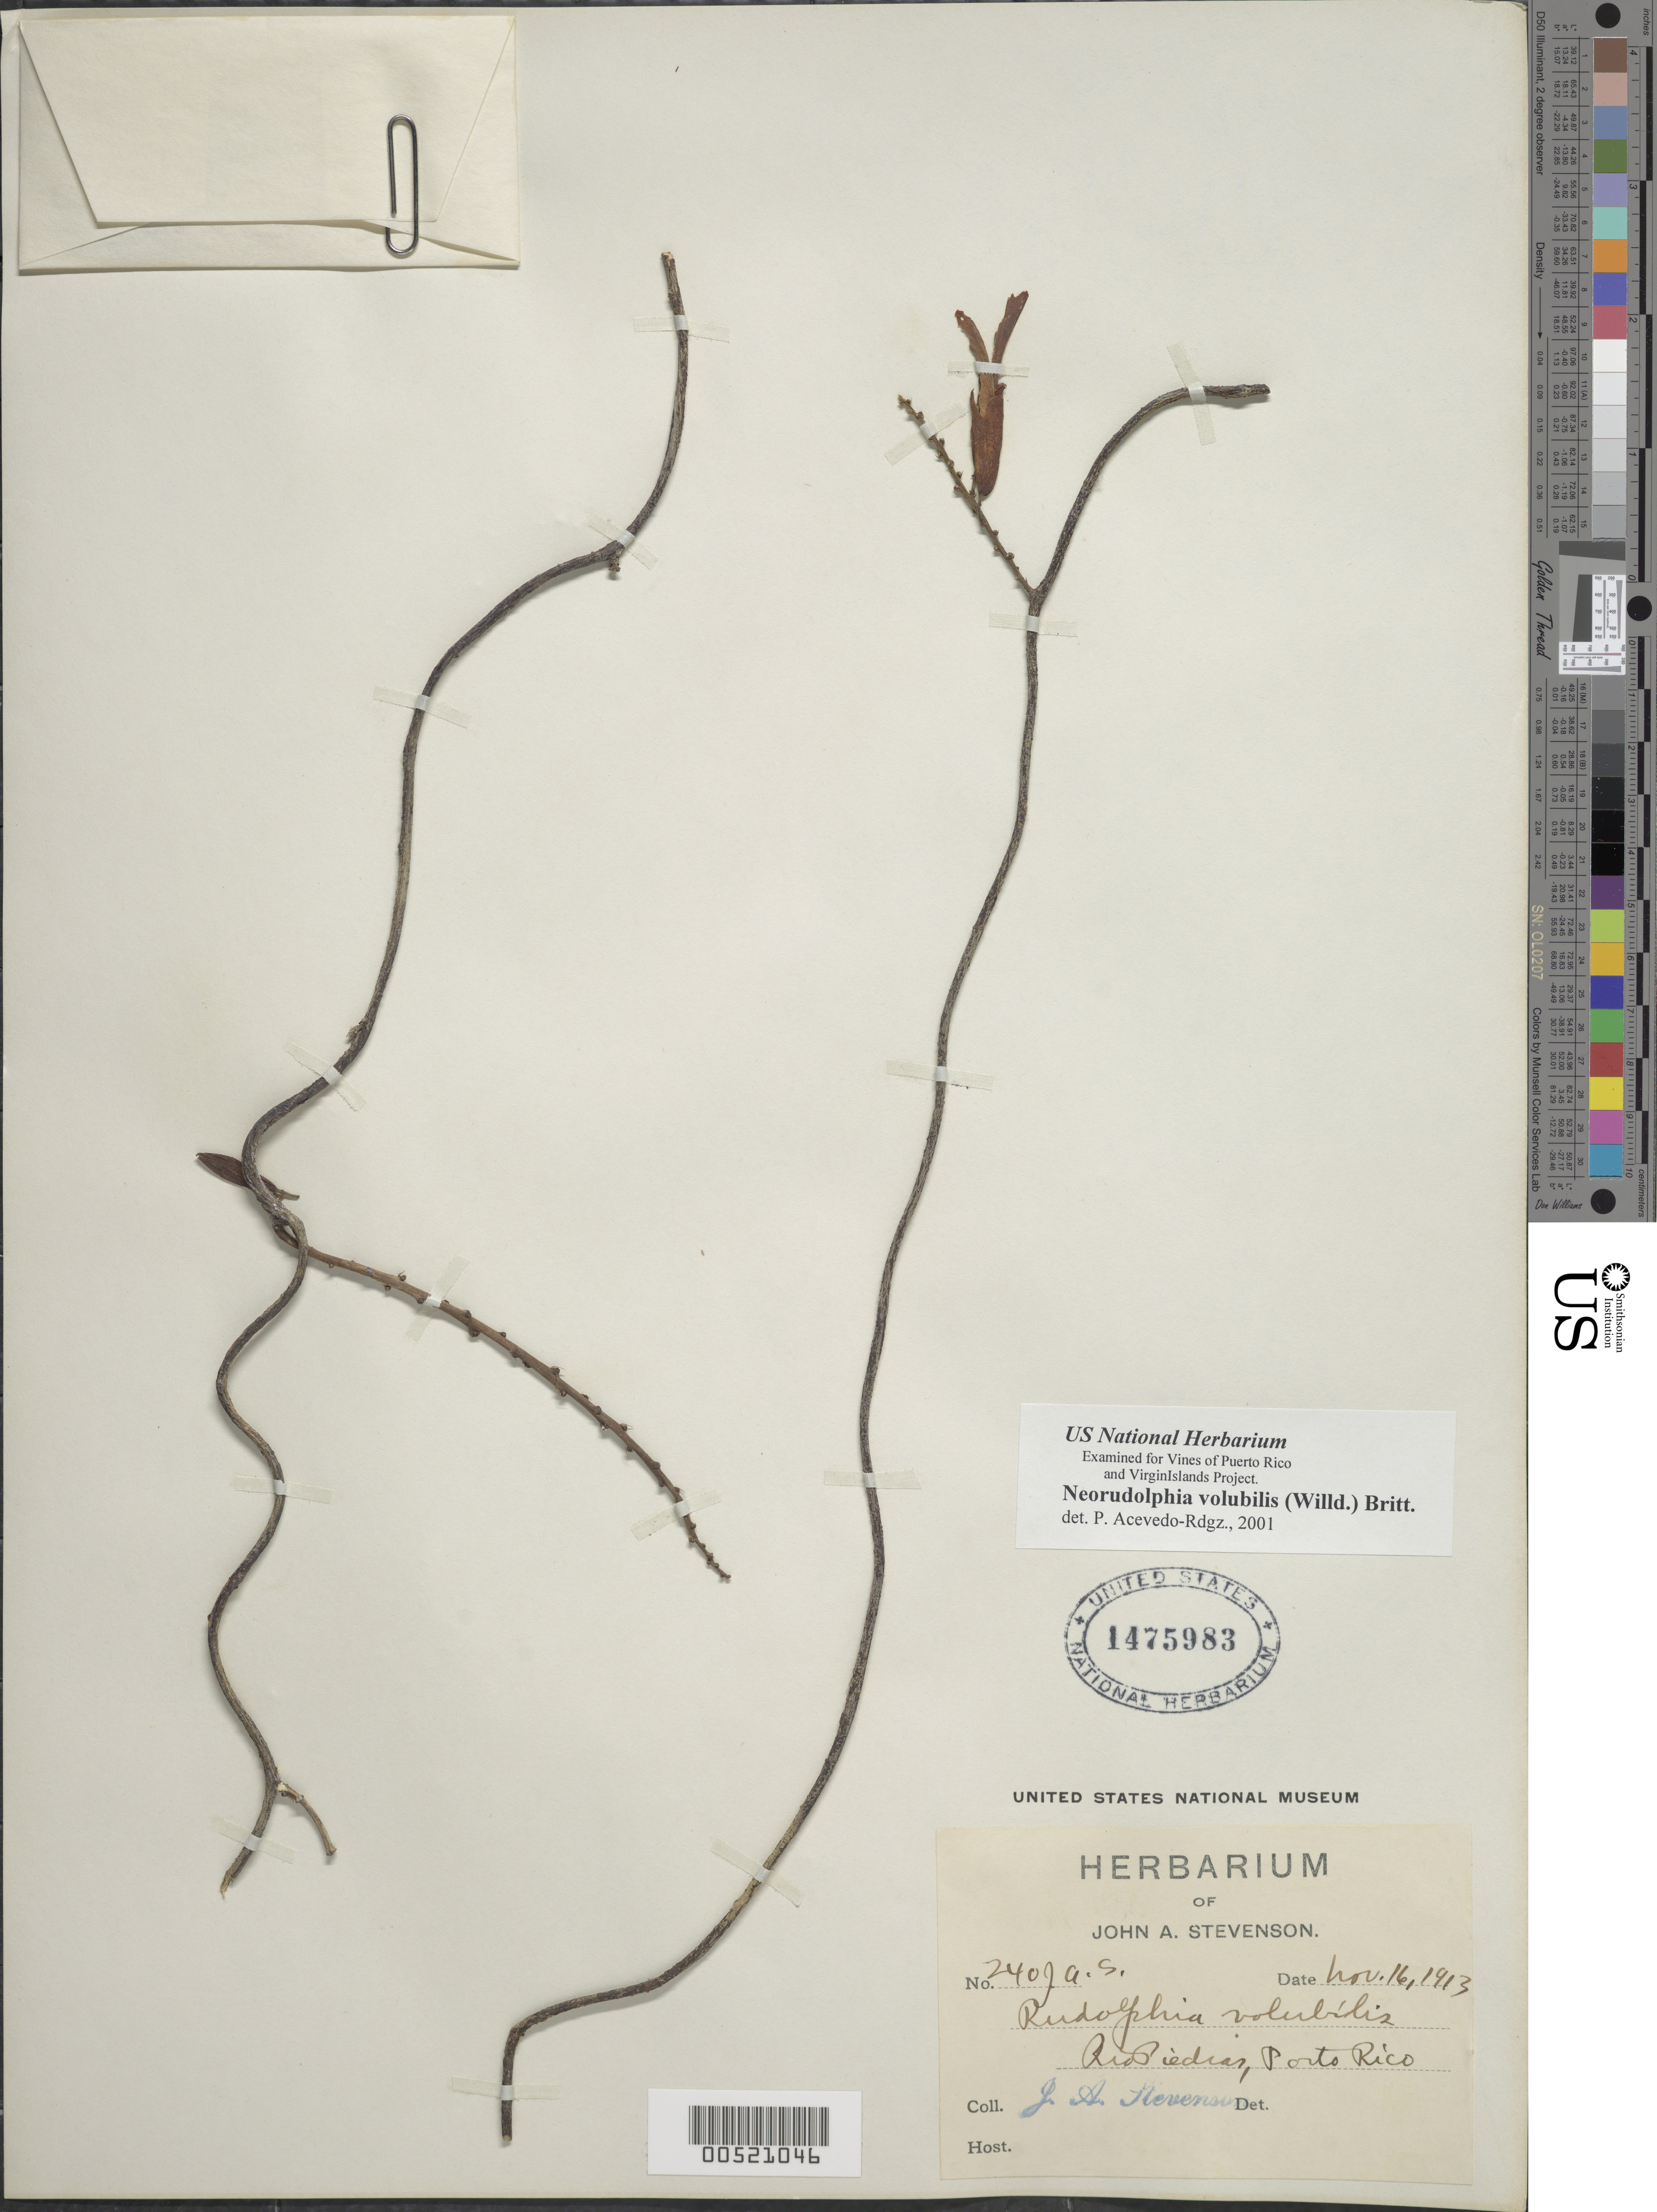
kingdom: Plantae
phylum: Tracheophyta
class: Magnoliopsida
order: Fabales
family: Fabaceae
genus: Rhodopis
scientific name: Rhodopis volubilis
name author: (Willd.) L.P. Queiroz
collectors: J. Stevenson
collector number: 240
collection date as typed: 16 Nov 1913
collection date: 1913-11-16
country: Puerto Rico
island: Greater Antilles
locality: Rio Piedras.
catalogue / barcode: US 1475983